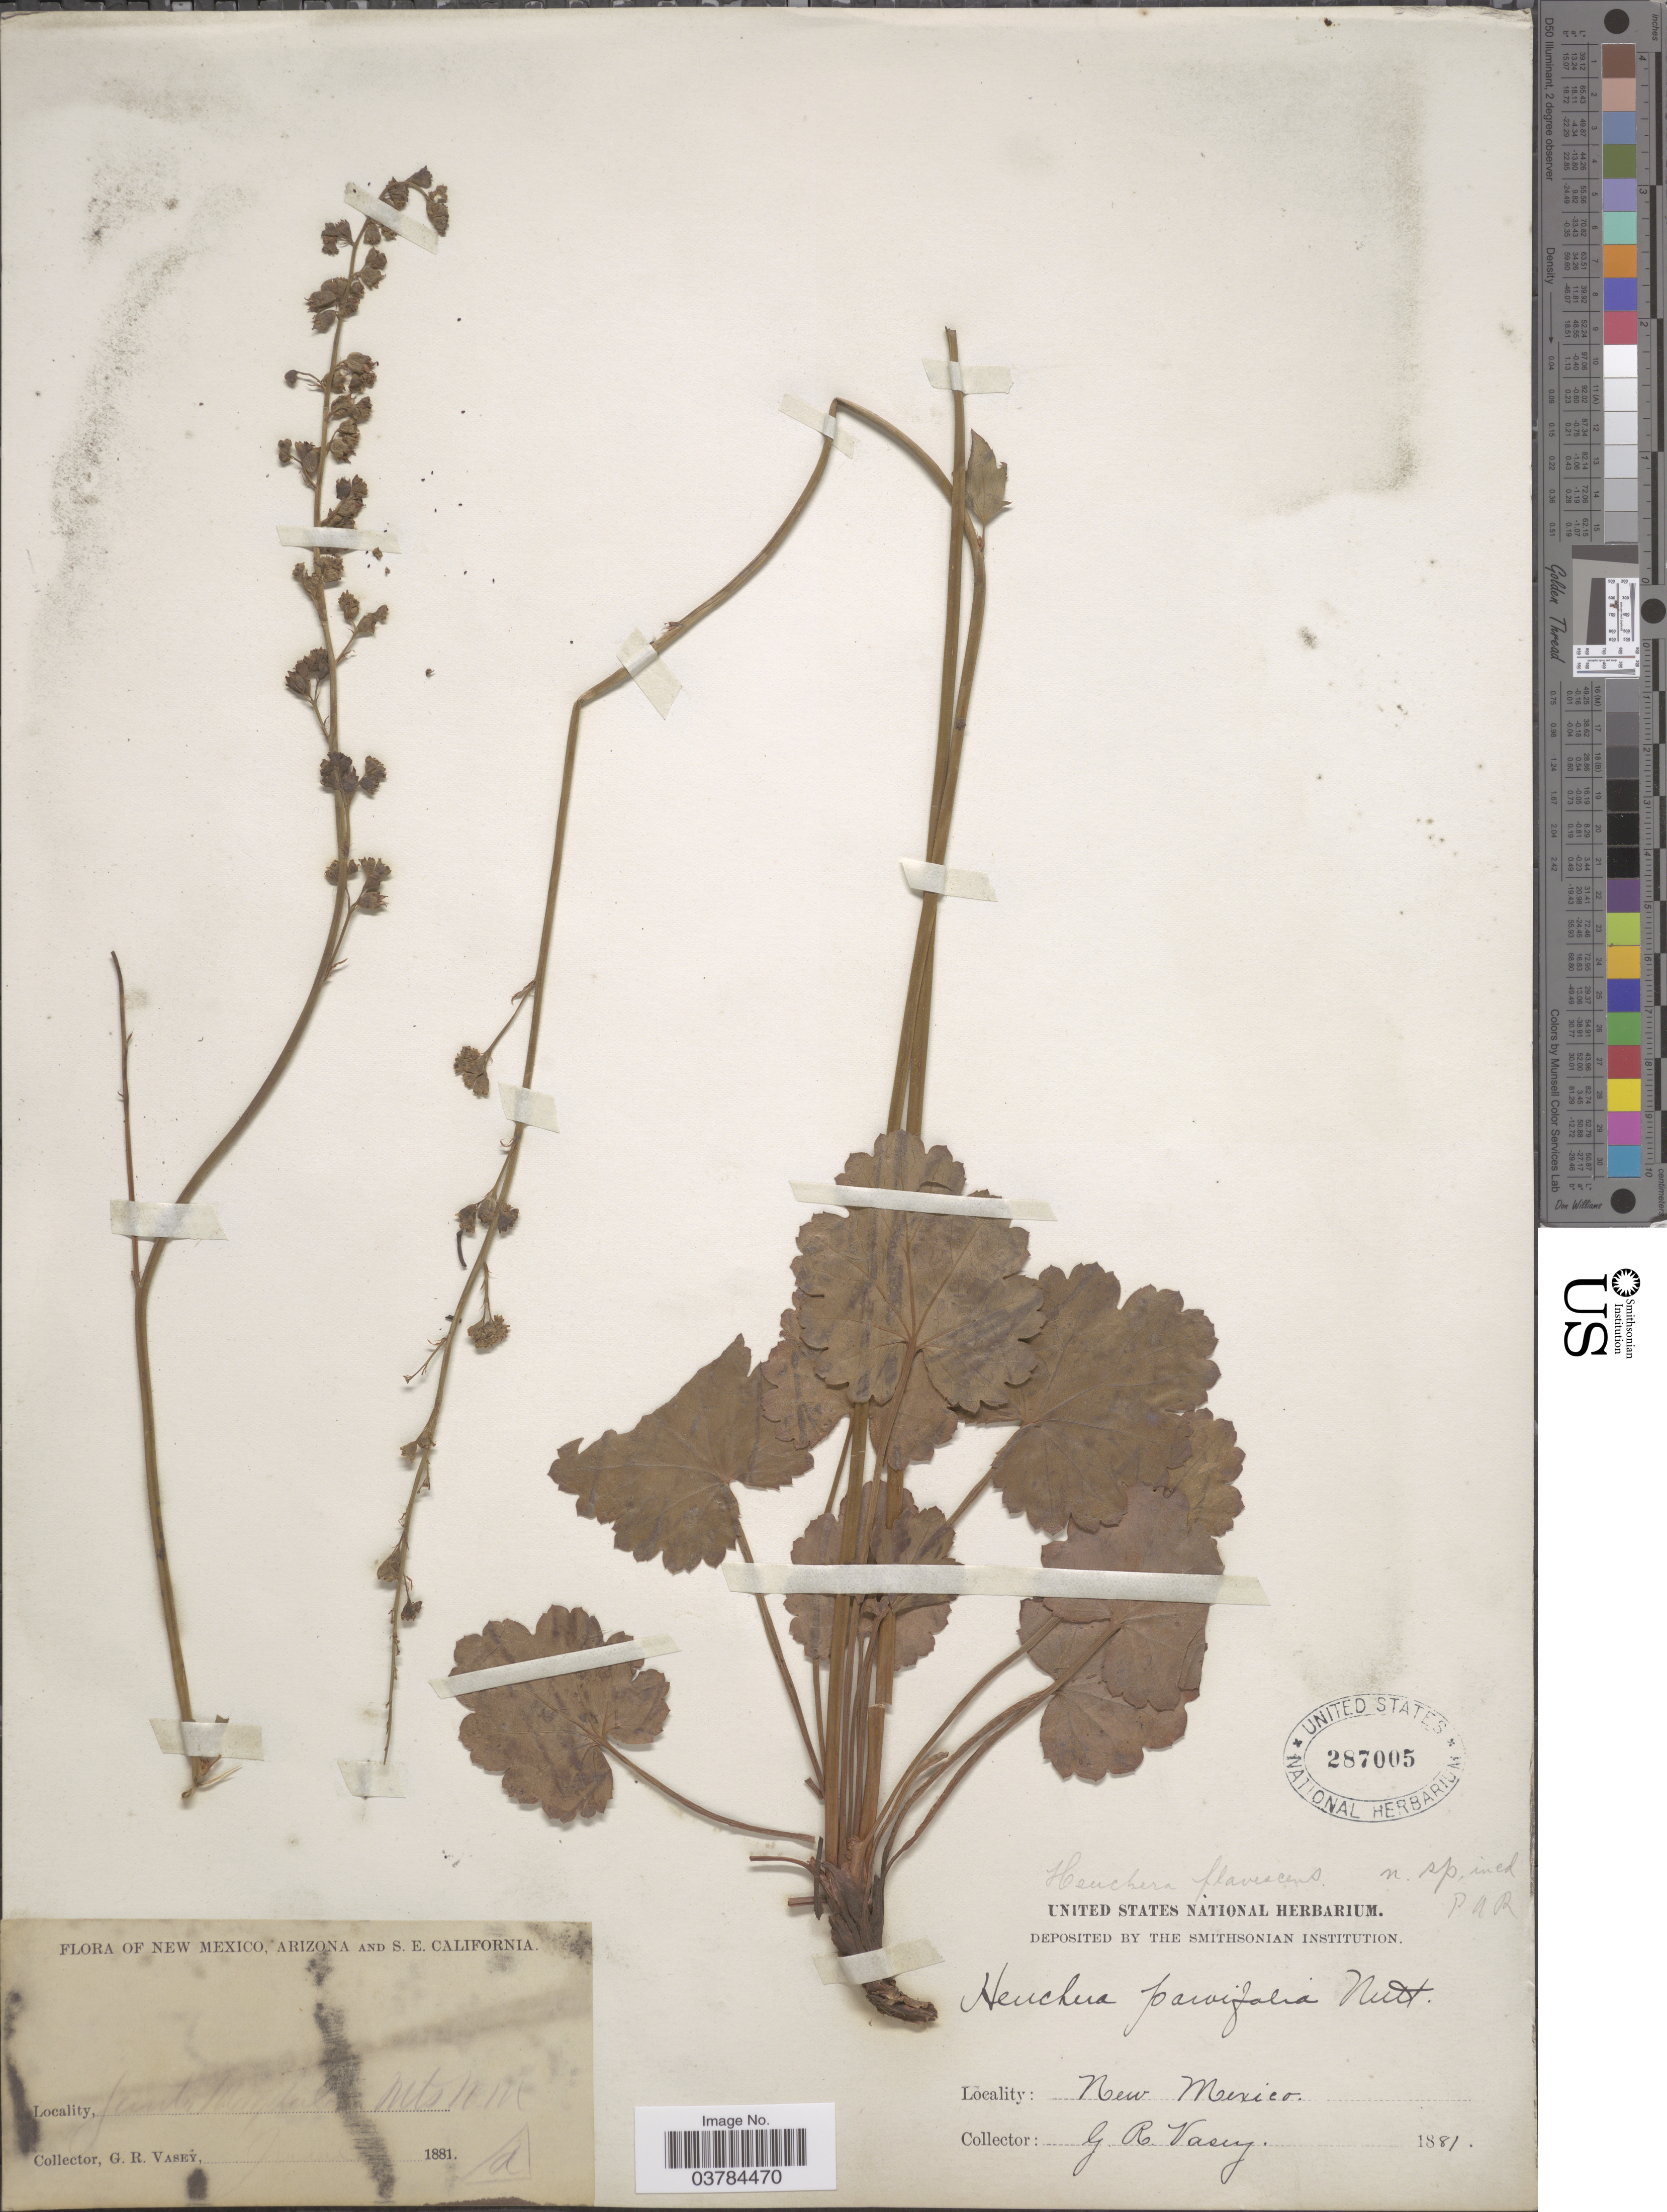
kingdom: Plantae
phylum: Tracheophyta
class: Magnoliopsida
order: Saxifragales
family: Saxifragaceae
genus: Heuchera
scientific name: Heuchera flavescens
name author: Rydb.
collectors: G. R. Vasey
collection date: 1881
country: United States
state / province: New Mexico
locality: Santa Magdalena Mts.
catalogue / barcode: US 287005